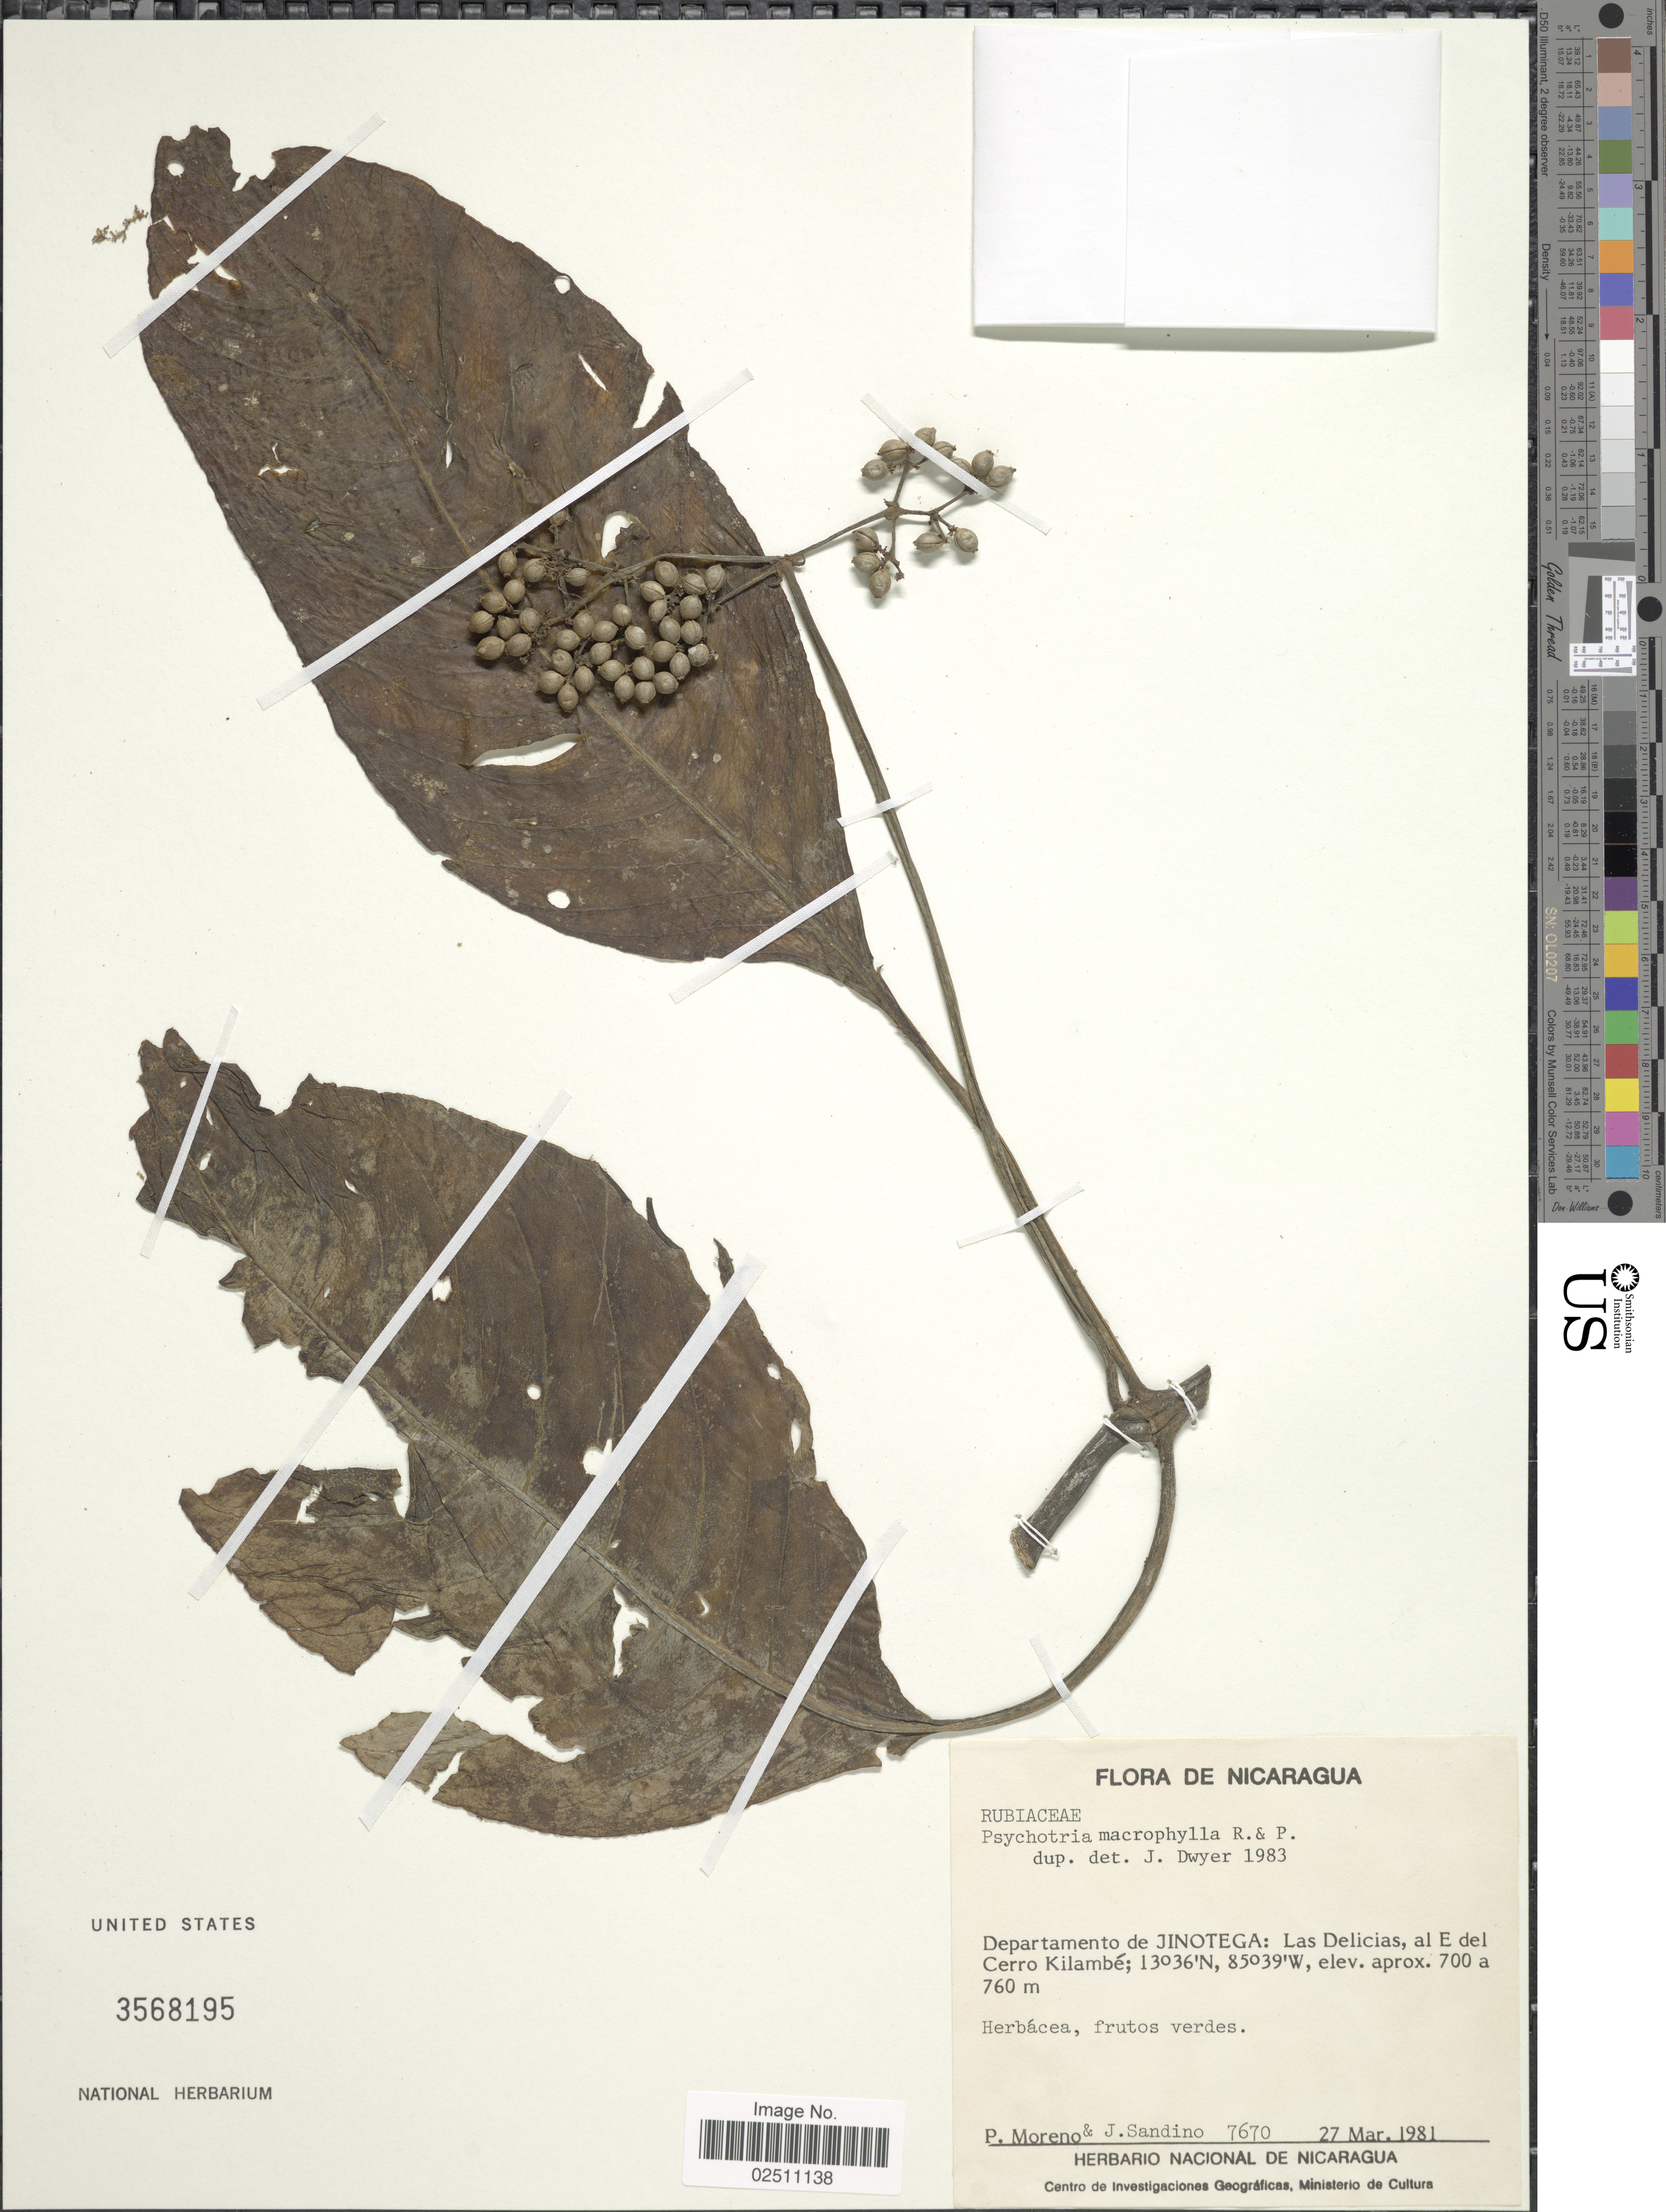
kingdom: Plantae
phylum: Tracheophyta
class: Magnoliopsida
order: Gentianales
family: Rubiaceae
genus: Psychotria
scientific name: Psychotria macrophylla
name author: Ruiz & Pav.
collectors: P. Moreno & J. Sandino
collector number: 7670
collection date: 1981-03-27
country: Nicaragua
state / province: Jinotega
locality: Las Delicias, al E de Cerro Kilambe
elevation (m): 760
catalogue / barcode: US 3568195